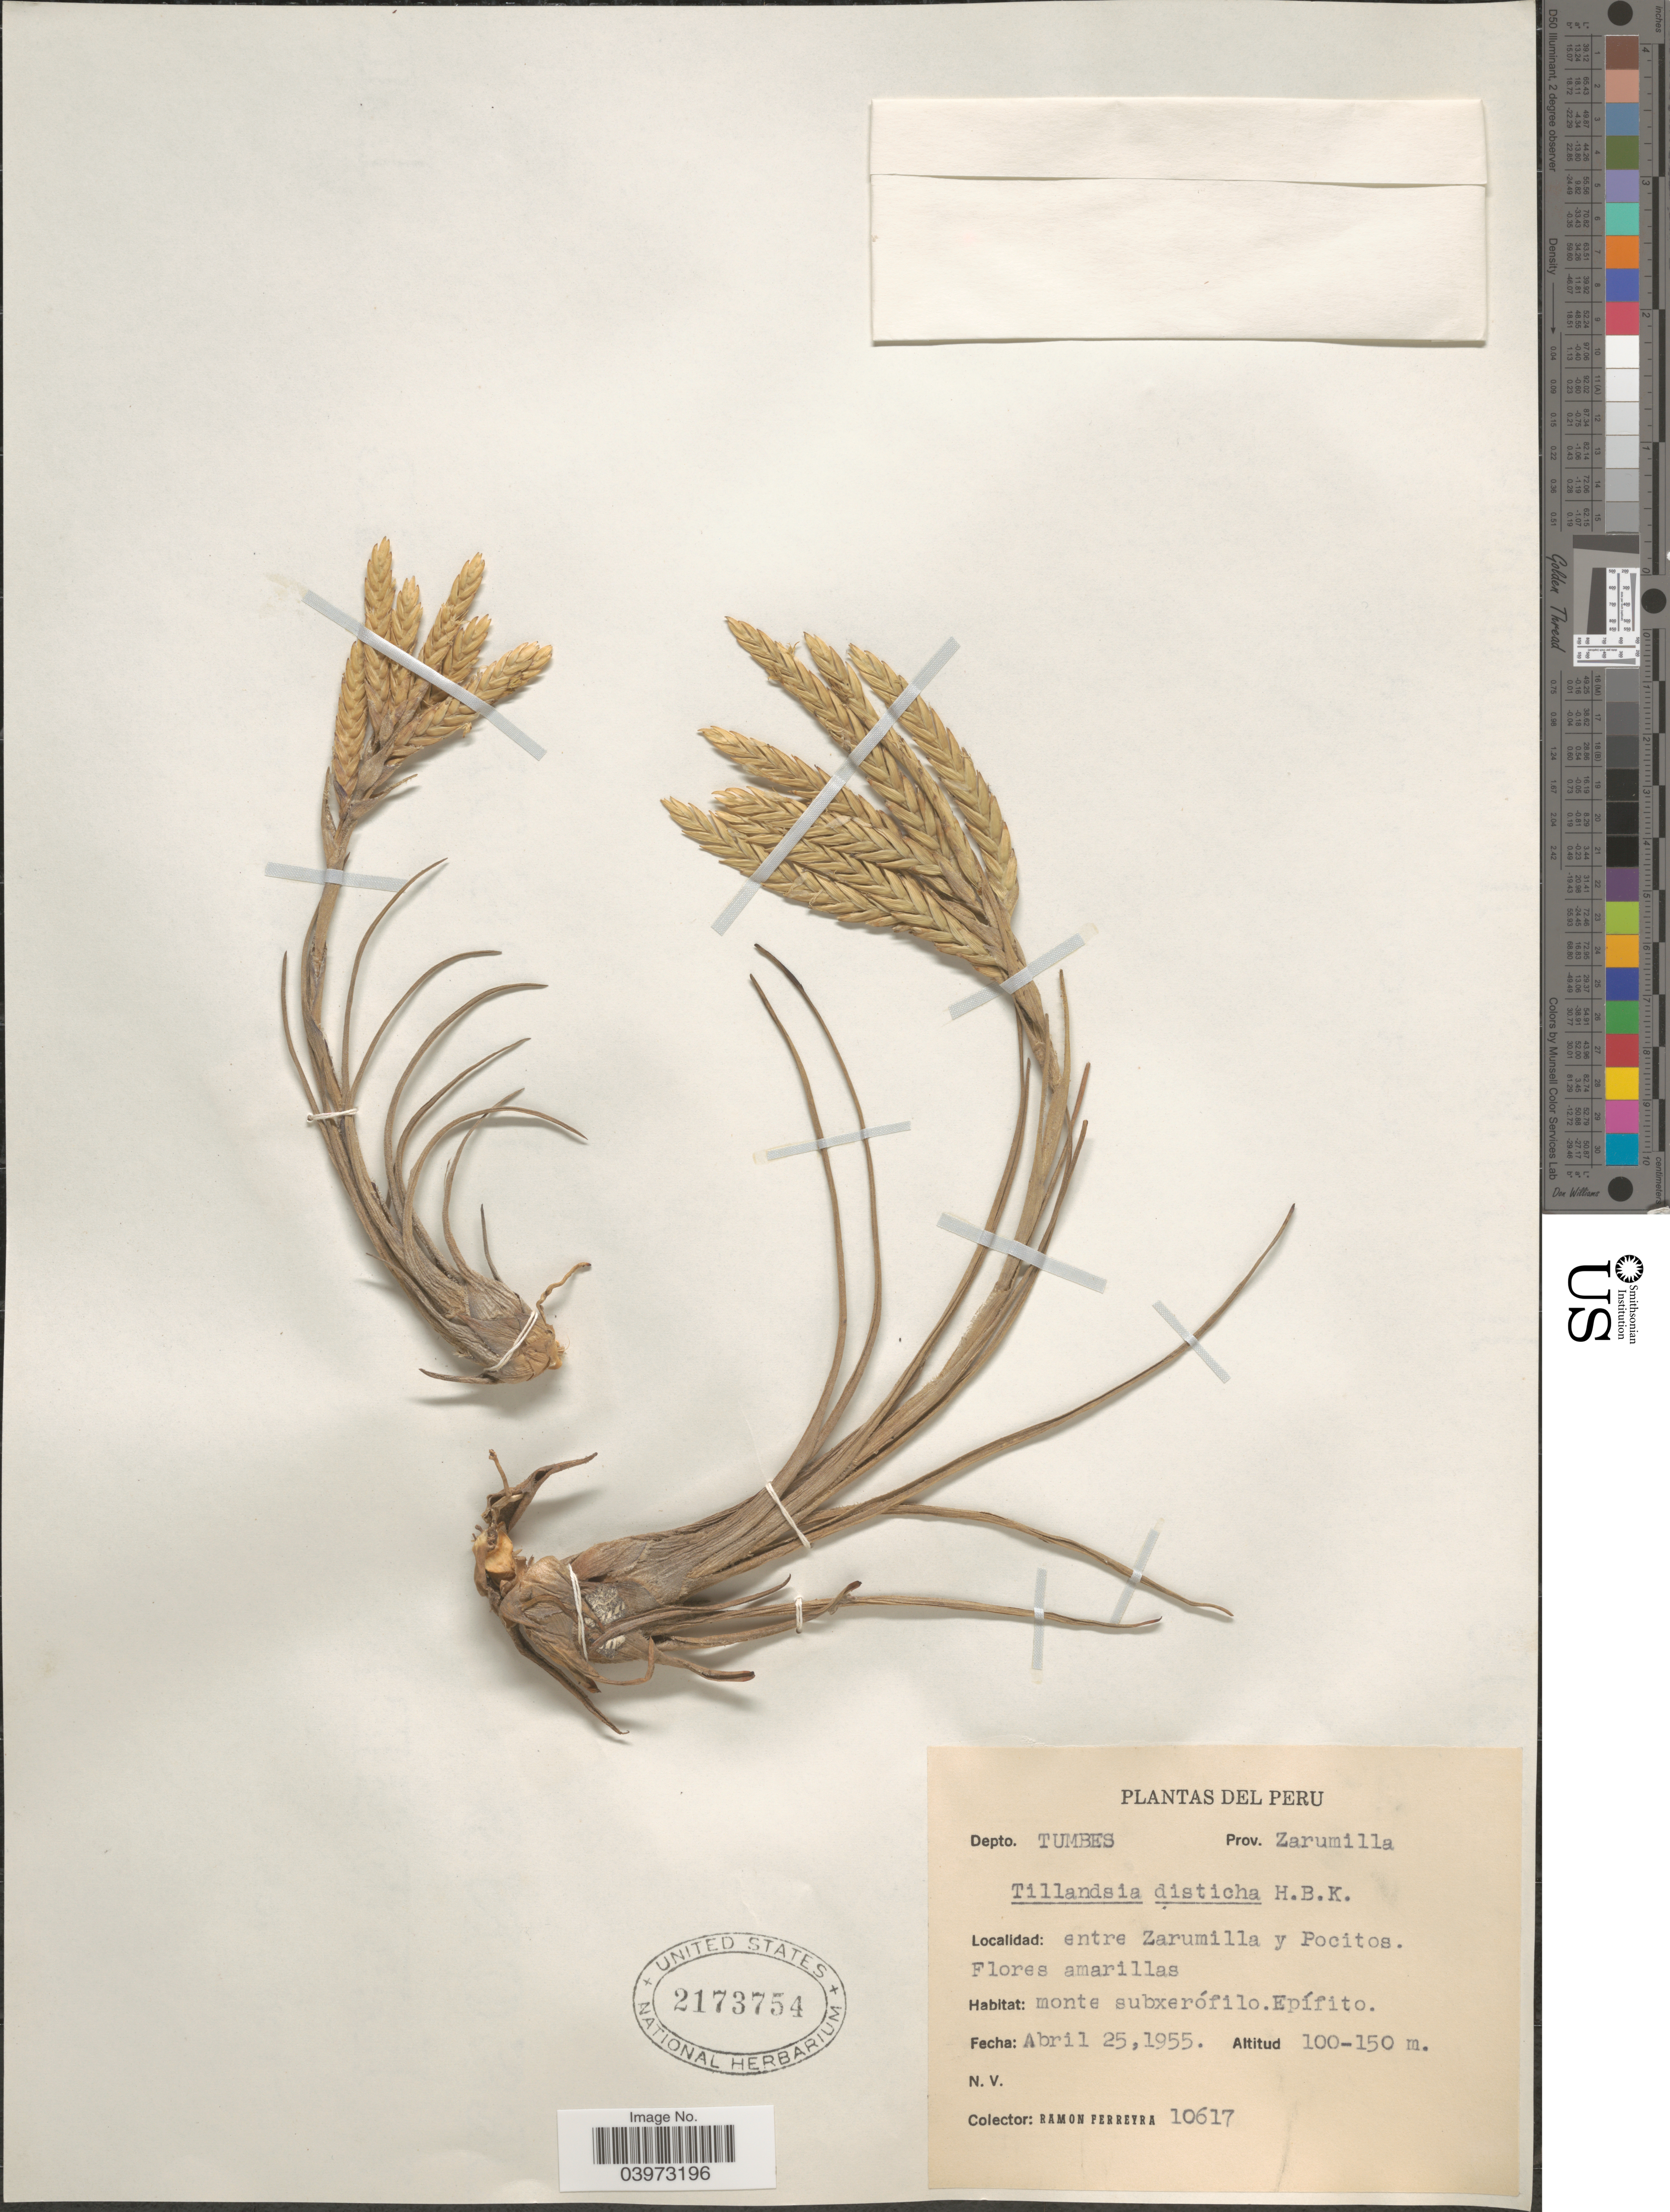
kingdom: Plantae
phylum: Tracheophyta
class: Liliopsida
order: Poales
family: Bromeliaceae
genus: Tillandsia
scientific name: Tillandsia disticha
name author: Kunth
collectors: R. A. Ferreyra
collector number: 10617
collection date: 1955-04-25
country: Peru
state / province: Tumbes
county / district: Zarumilla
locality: Depto. Tumbes. Prov. Zarumilla. Entre Zarumilla y Pocitos.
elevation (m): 100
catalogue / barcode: US 2173754